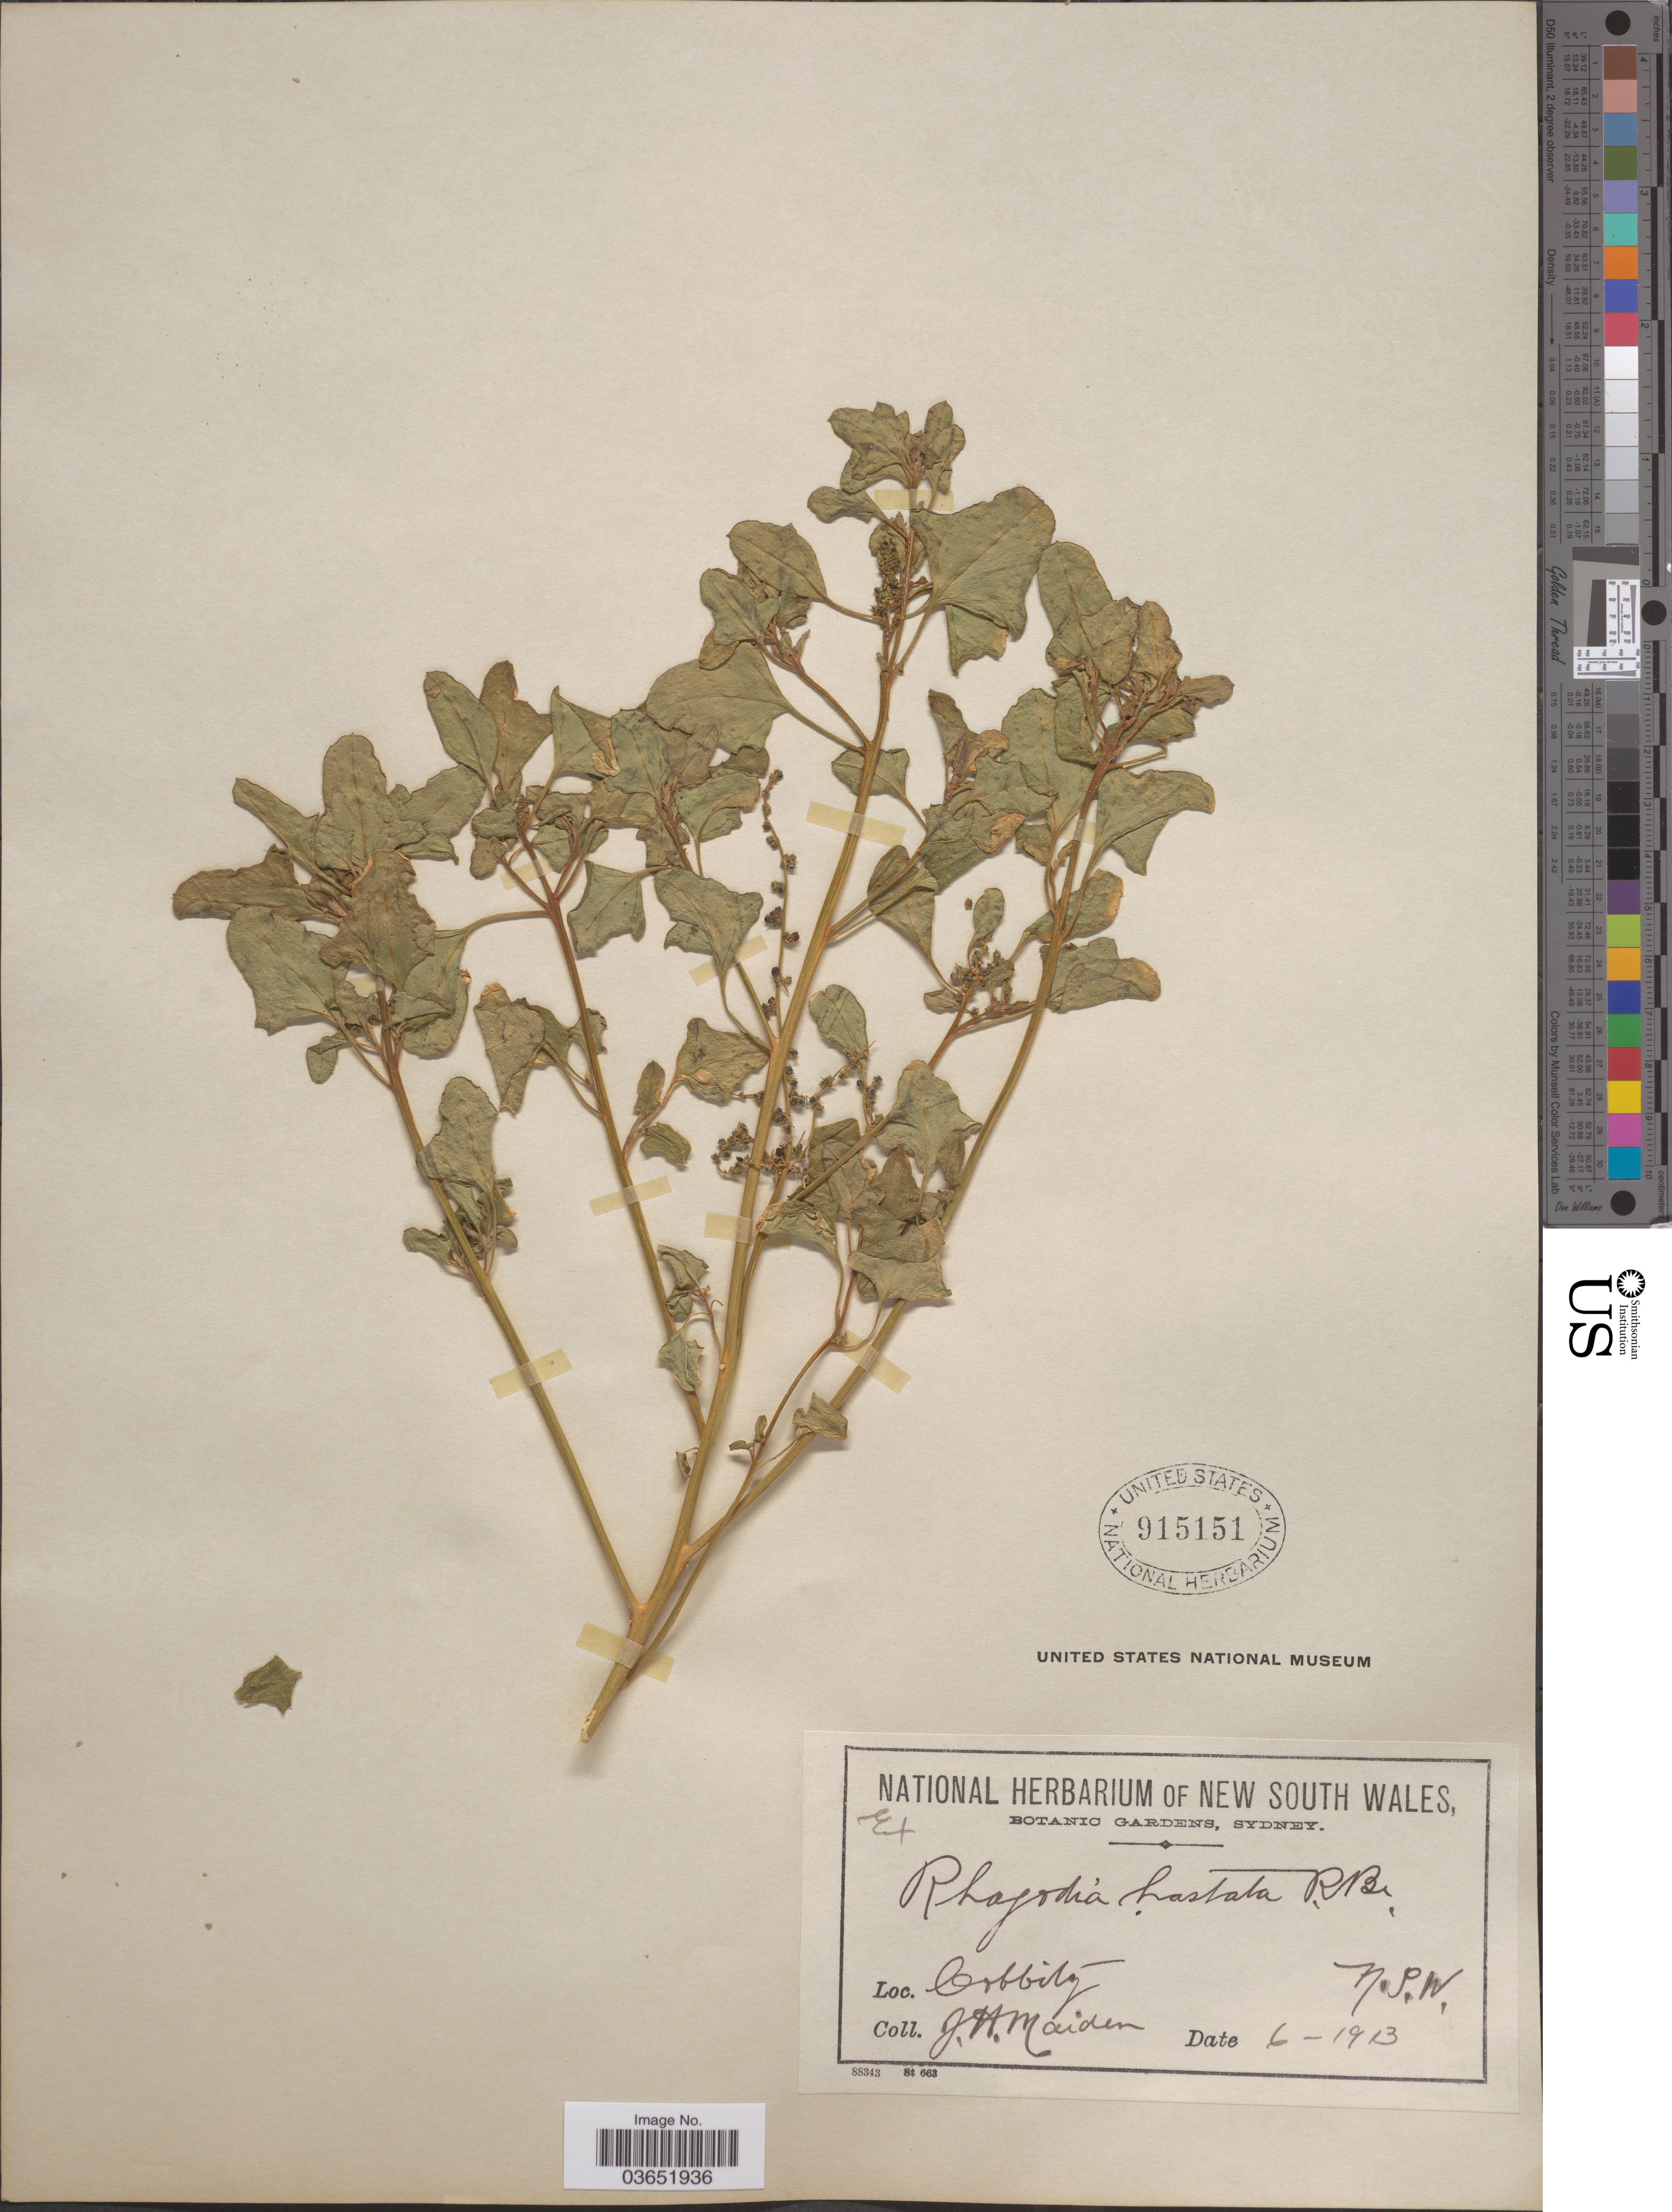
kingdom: Plantae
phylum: Tracheophyta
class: Magnoliopsida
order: Caryophyllales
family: Amaranthaceae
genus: Rhagodia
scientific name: Rhagodia hastata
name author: R. Br.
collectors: J. Maiden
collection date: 1913-06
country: Australia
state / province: New South Wales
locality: Cobbity.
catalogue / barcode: US 915151